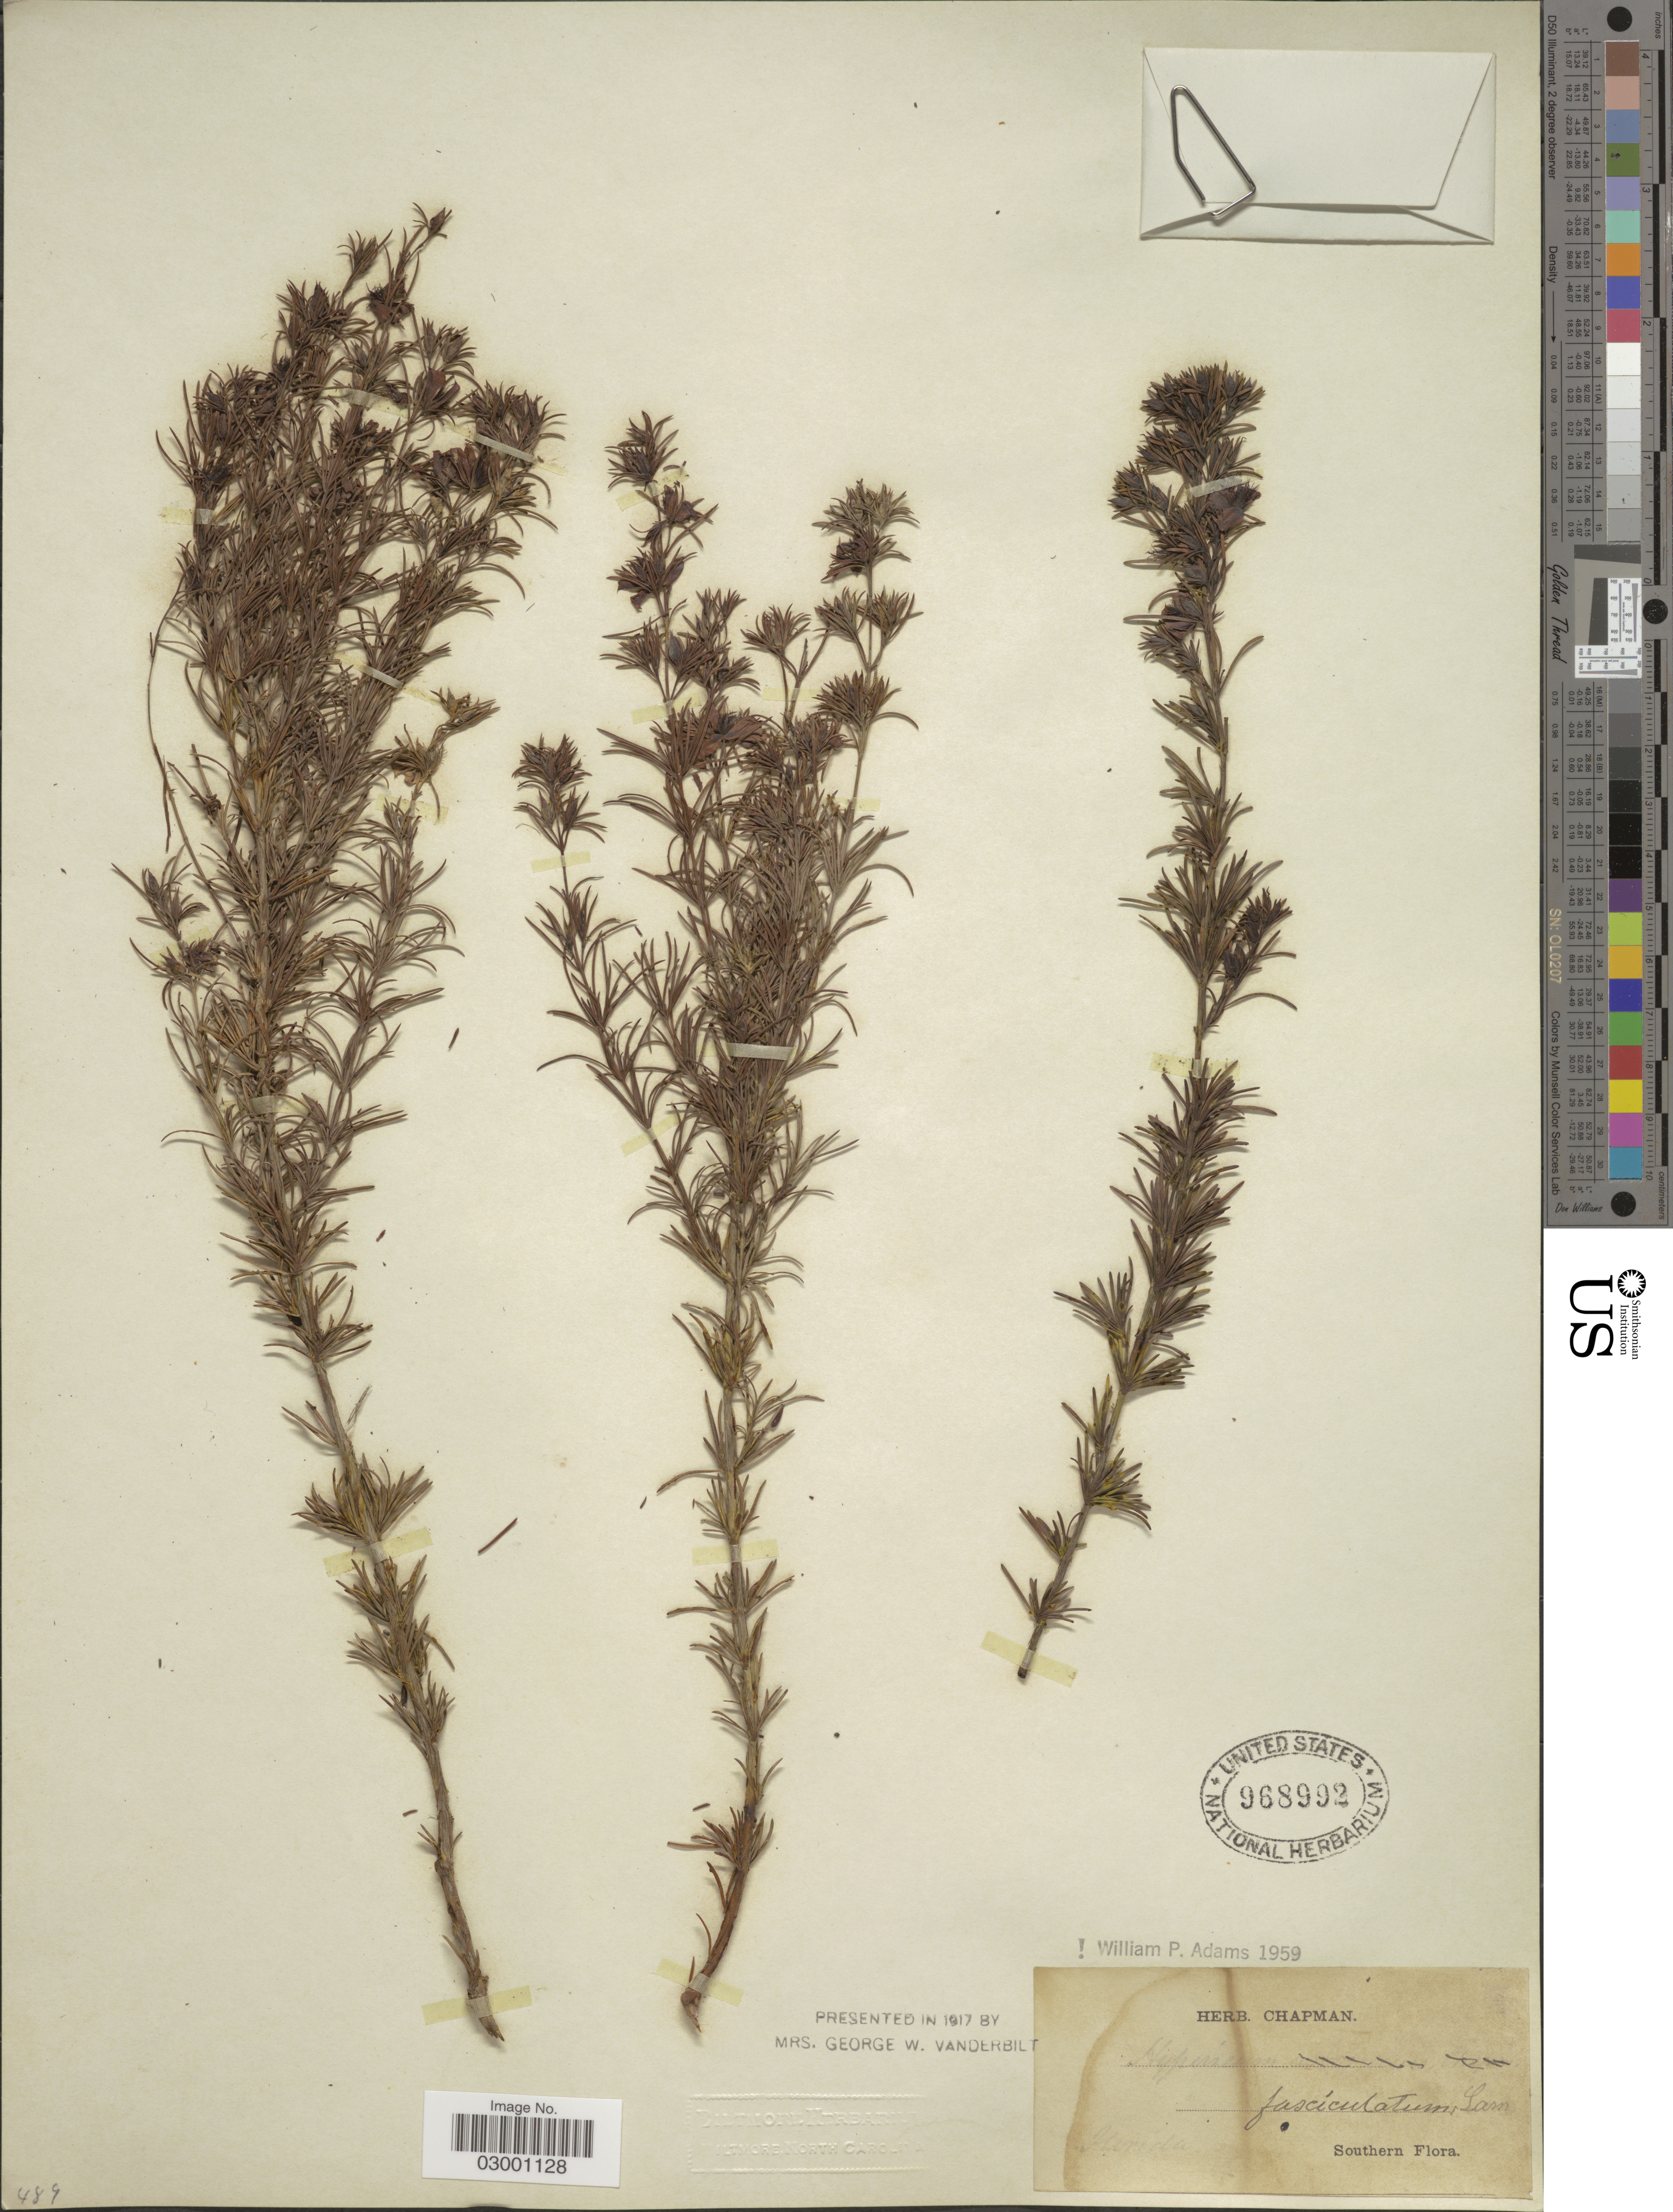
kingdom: Plantae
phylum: Tracheophyta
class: Magnoliopsida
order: Malpighiales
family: Hypericaceae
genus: Hypericum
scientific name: Hypericum fasciculatum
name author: Lam.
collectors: ex herb. Chapman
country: United States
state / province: Florida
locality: Southern.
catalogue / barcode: US 968992